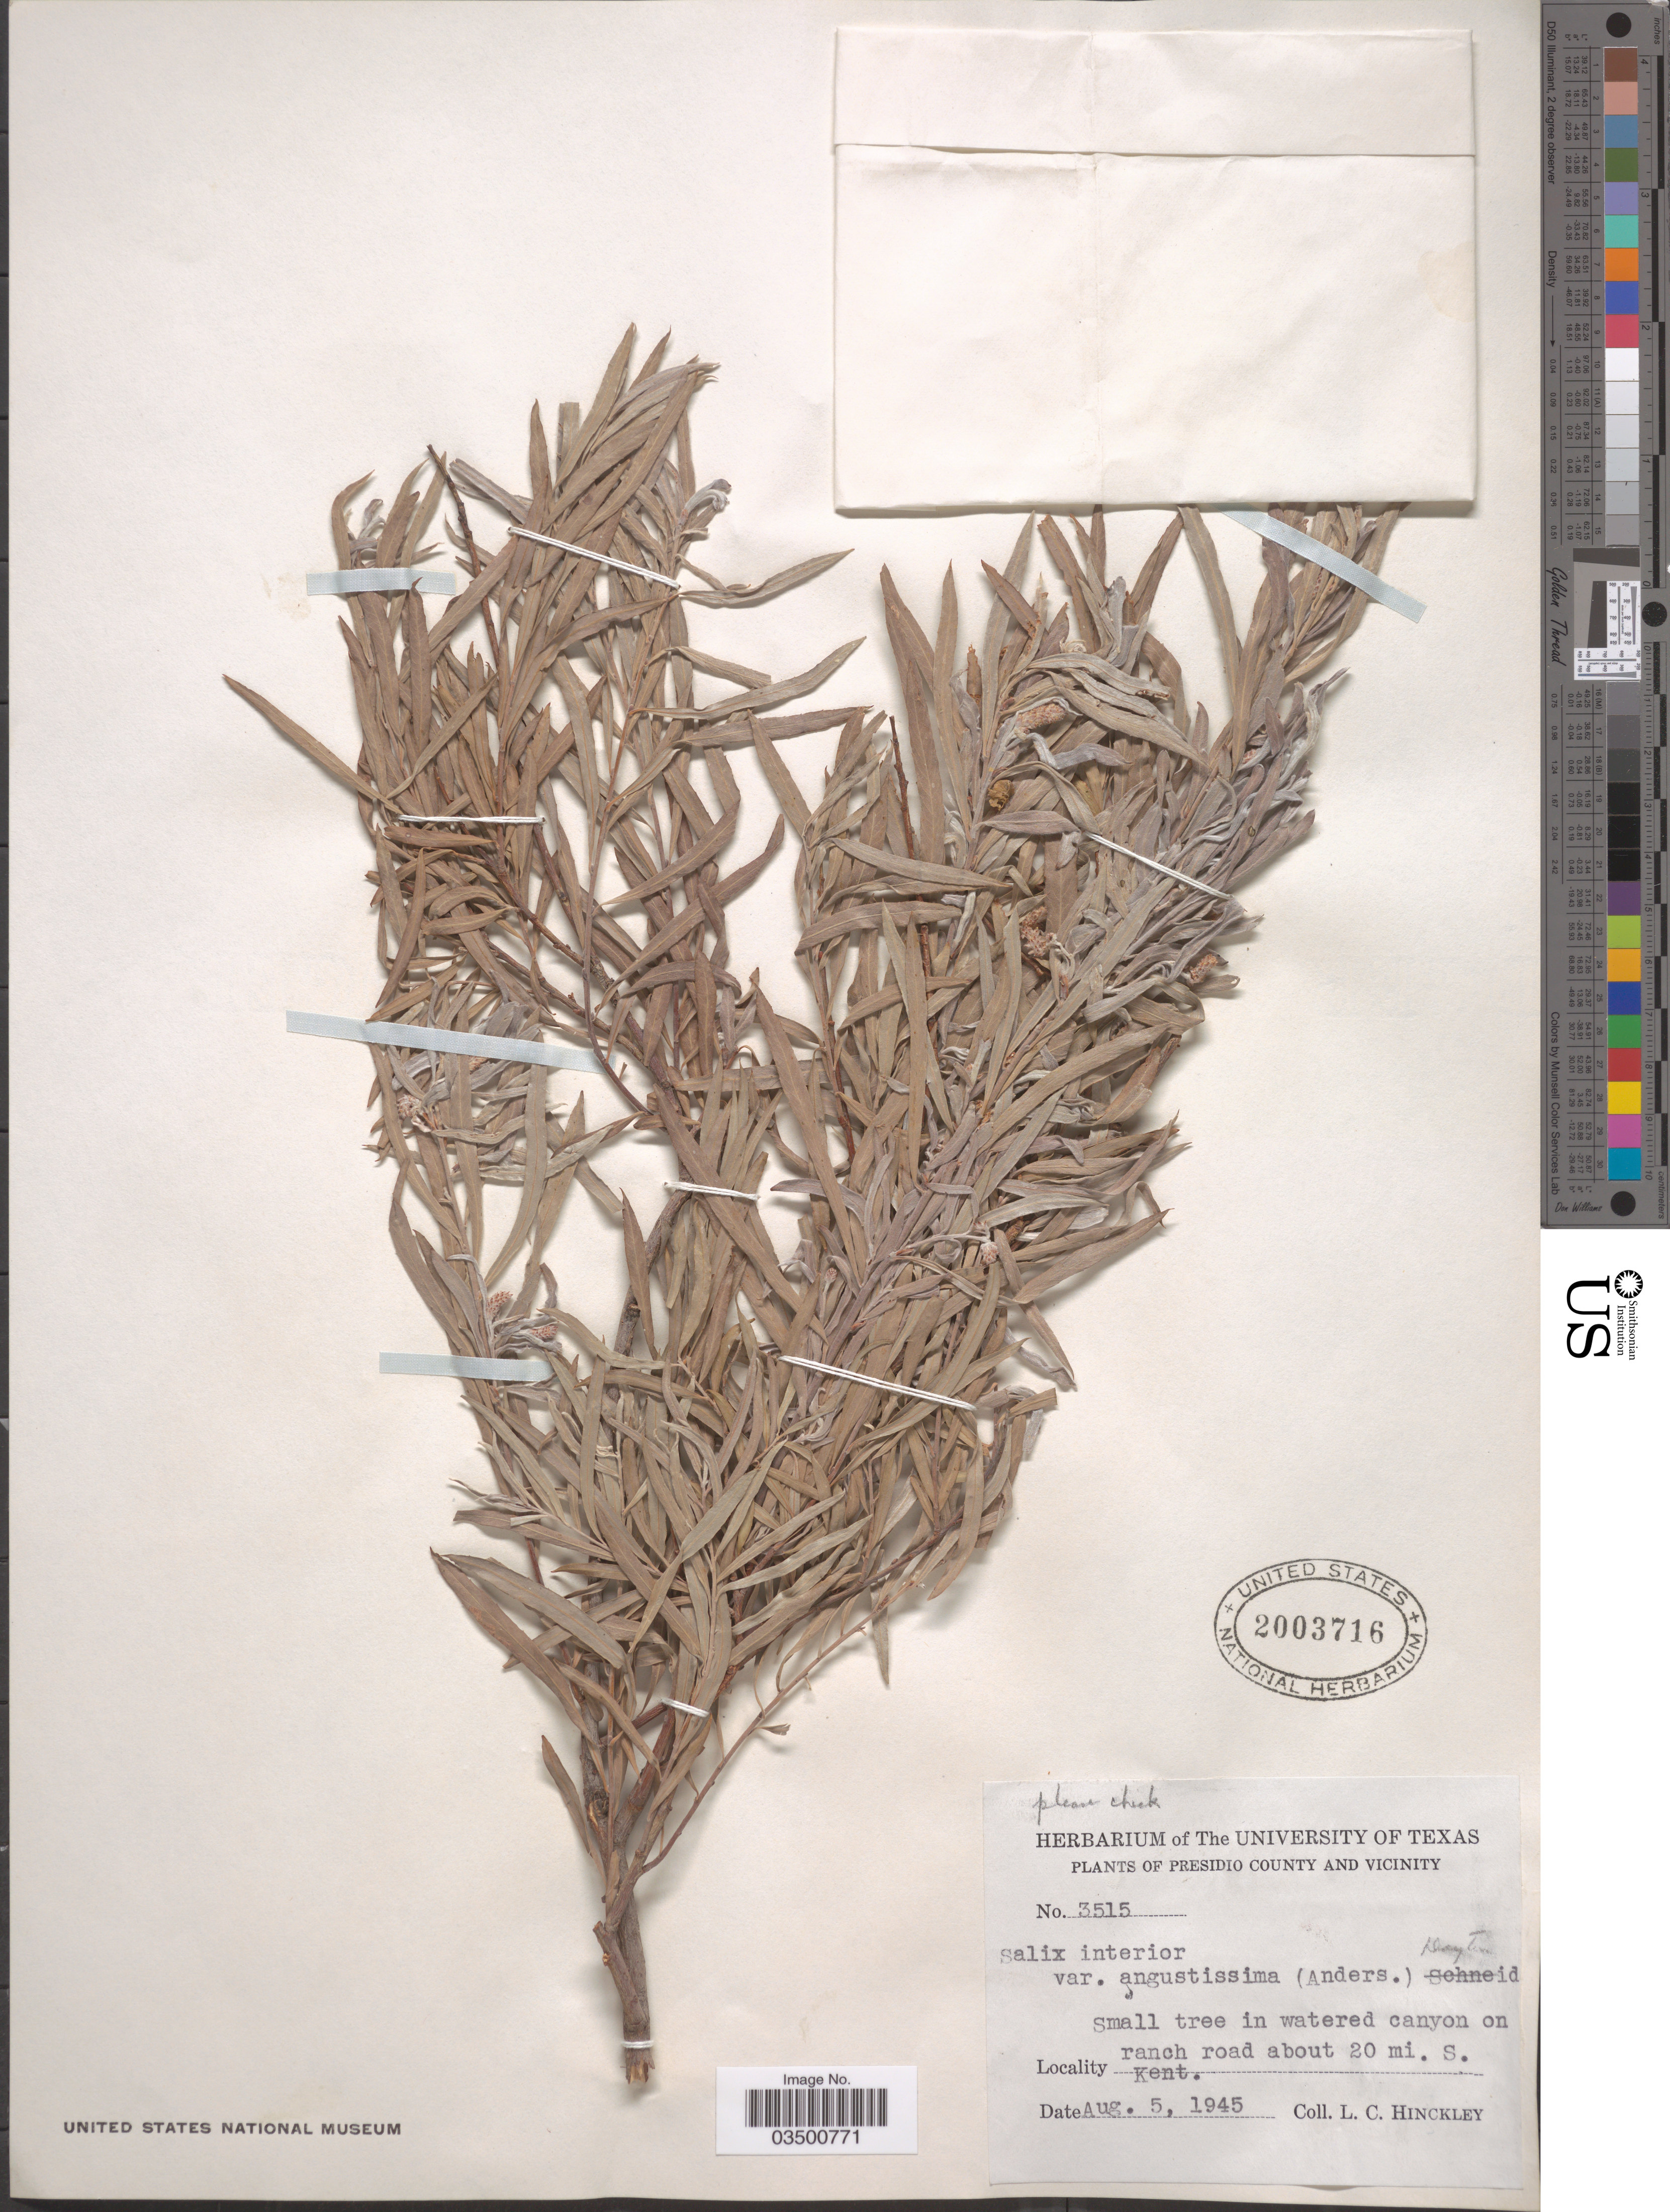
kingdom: Plantae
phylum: Tracheophyta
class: Magnoliopsida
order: Malpighiales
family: Salicaceae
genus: Salix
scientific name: Salix interior var. angustissima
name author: (Andersson) Dayton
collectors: L. Hinckley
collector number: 3515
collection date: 1945-08-05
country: United States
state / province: Kentucky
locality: Presidio County and Vicinity. In watershed canyon on ranch road about 20 mi. S.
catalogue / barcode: US 2003716